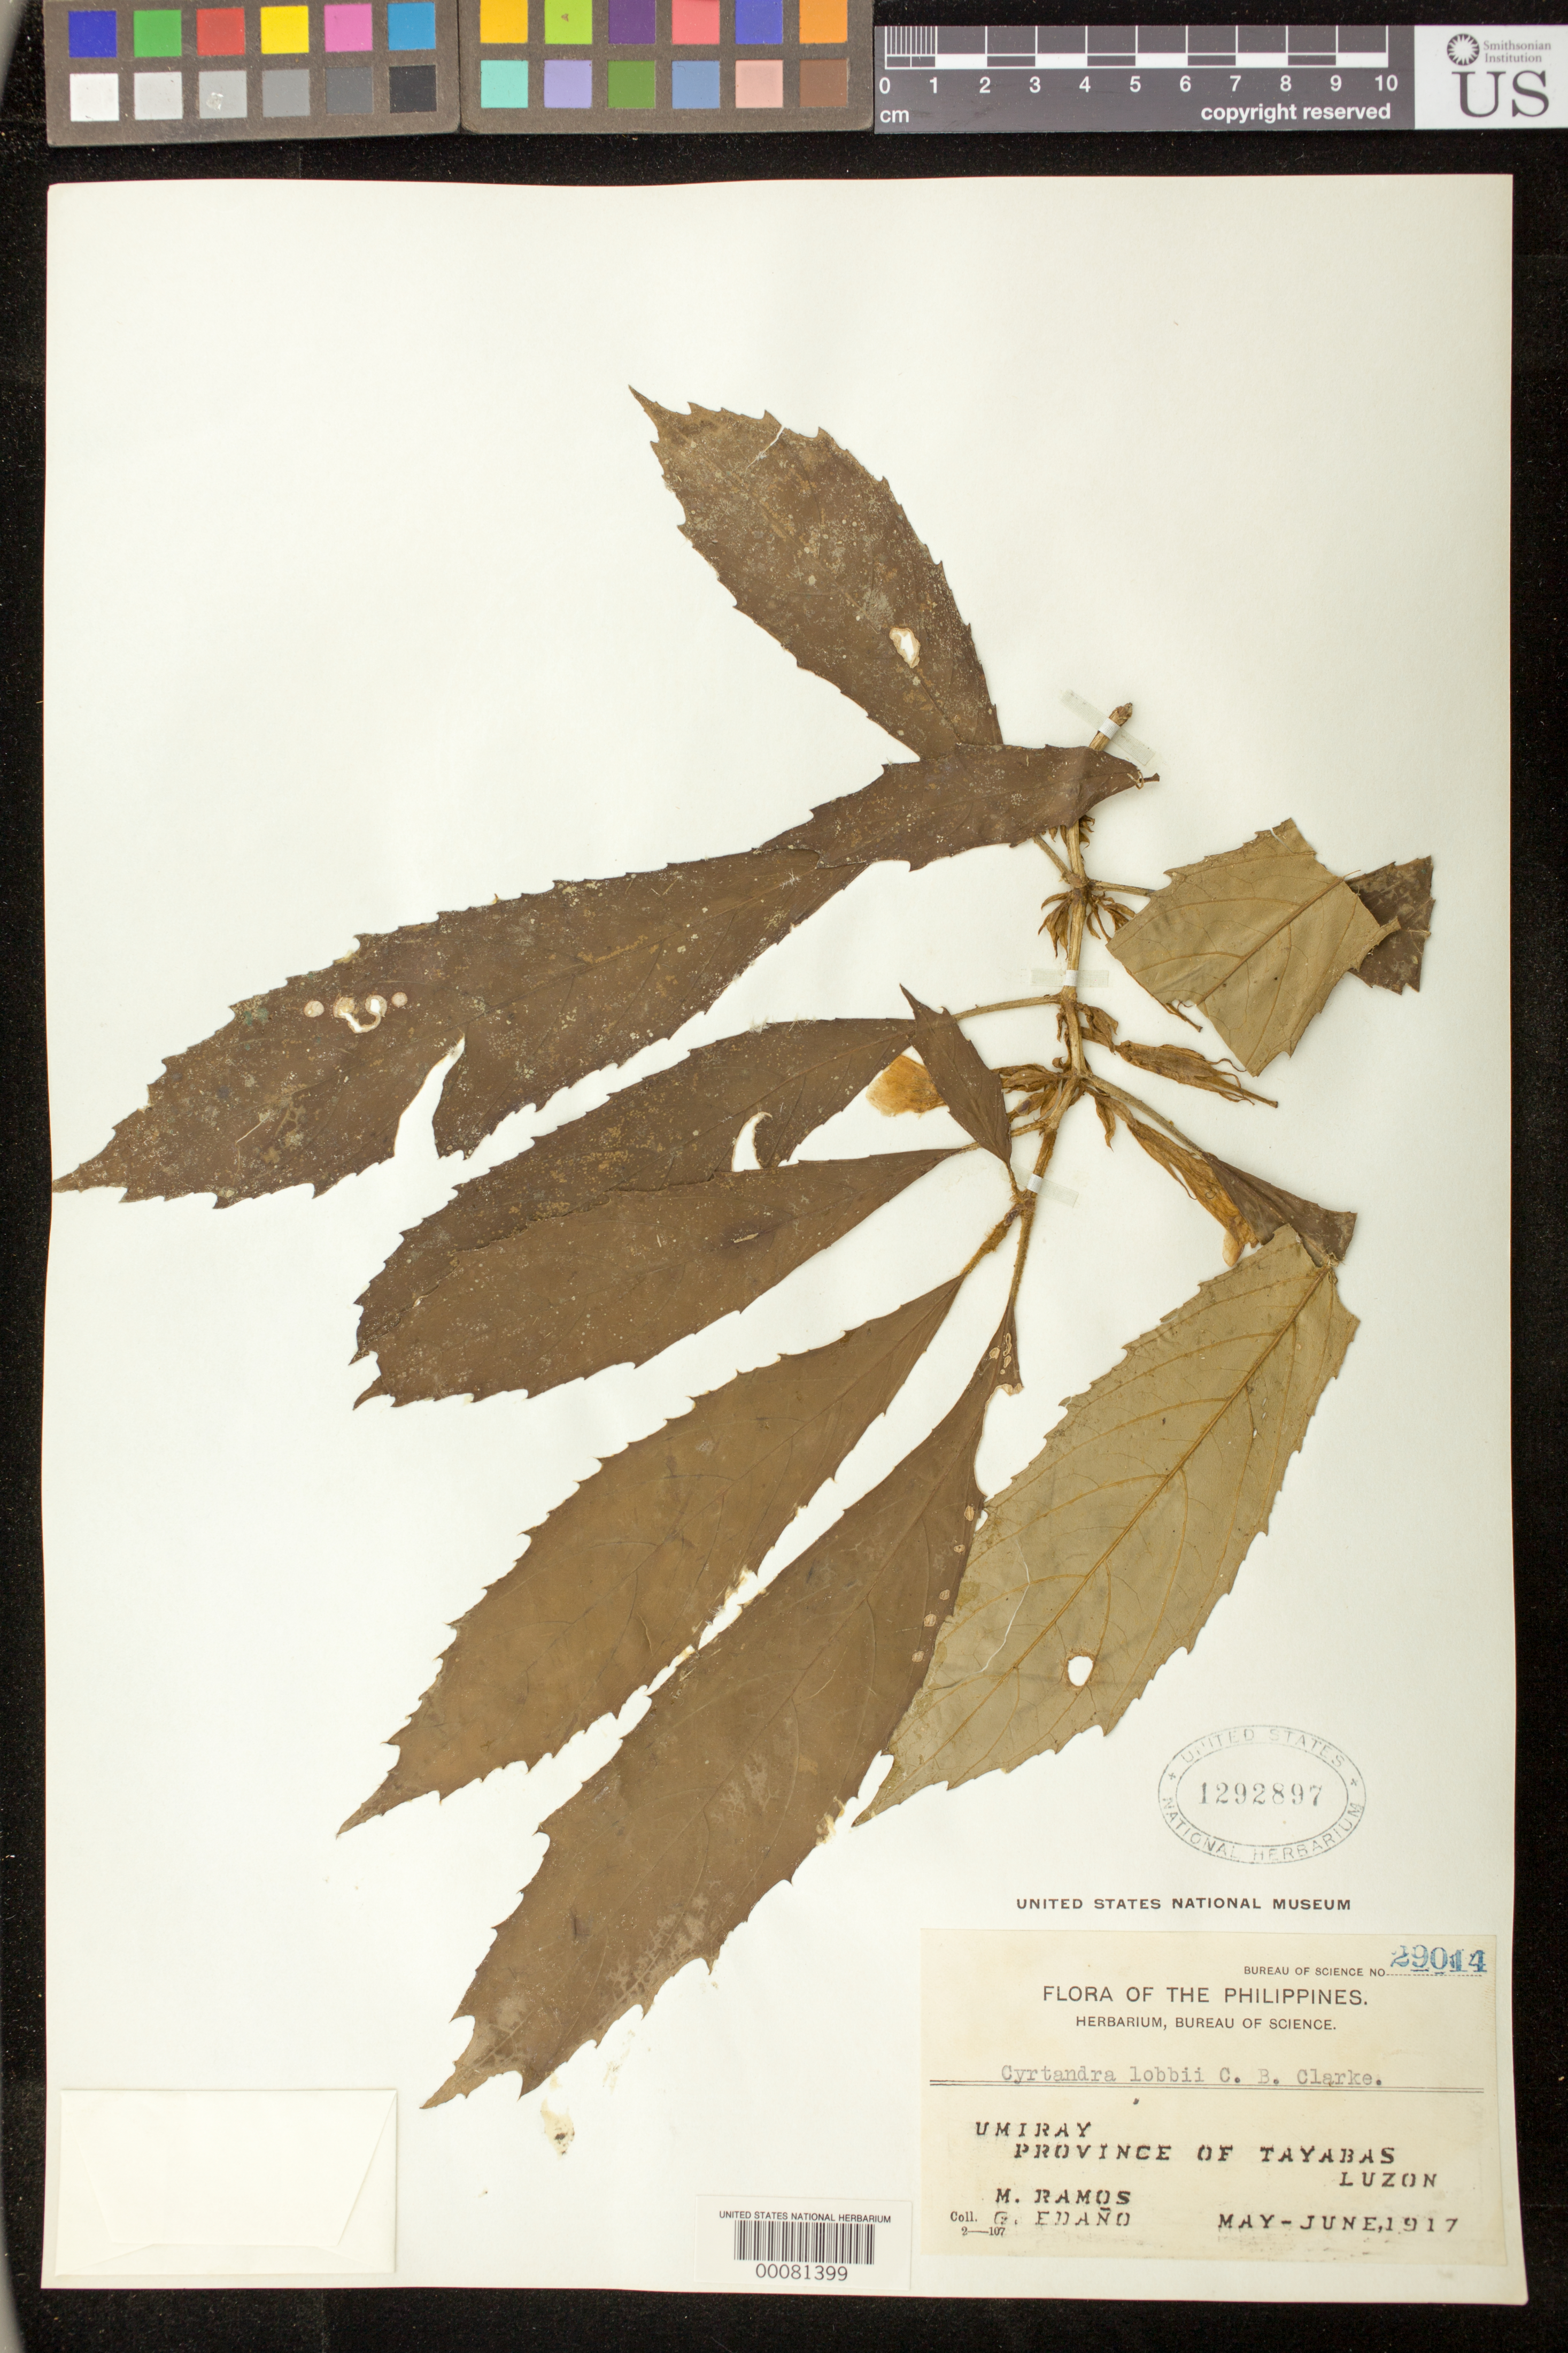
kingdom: Plantae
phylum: Tracheophyta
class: Magnoliopsida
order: Lamiales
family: Gesneriaceae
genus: Cyrtandra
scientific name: Cyrtandra lobbii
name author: C.B. Clarke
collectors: M. Ramos & G. E. Edaño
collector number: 29014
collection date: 1917-05/1917-06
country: Philippines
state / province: Central Luzon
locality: Umiray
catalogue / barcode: US 1292897